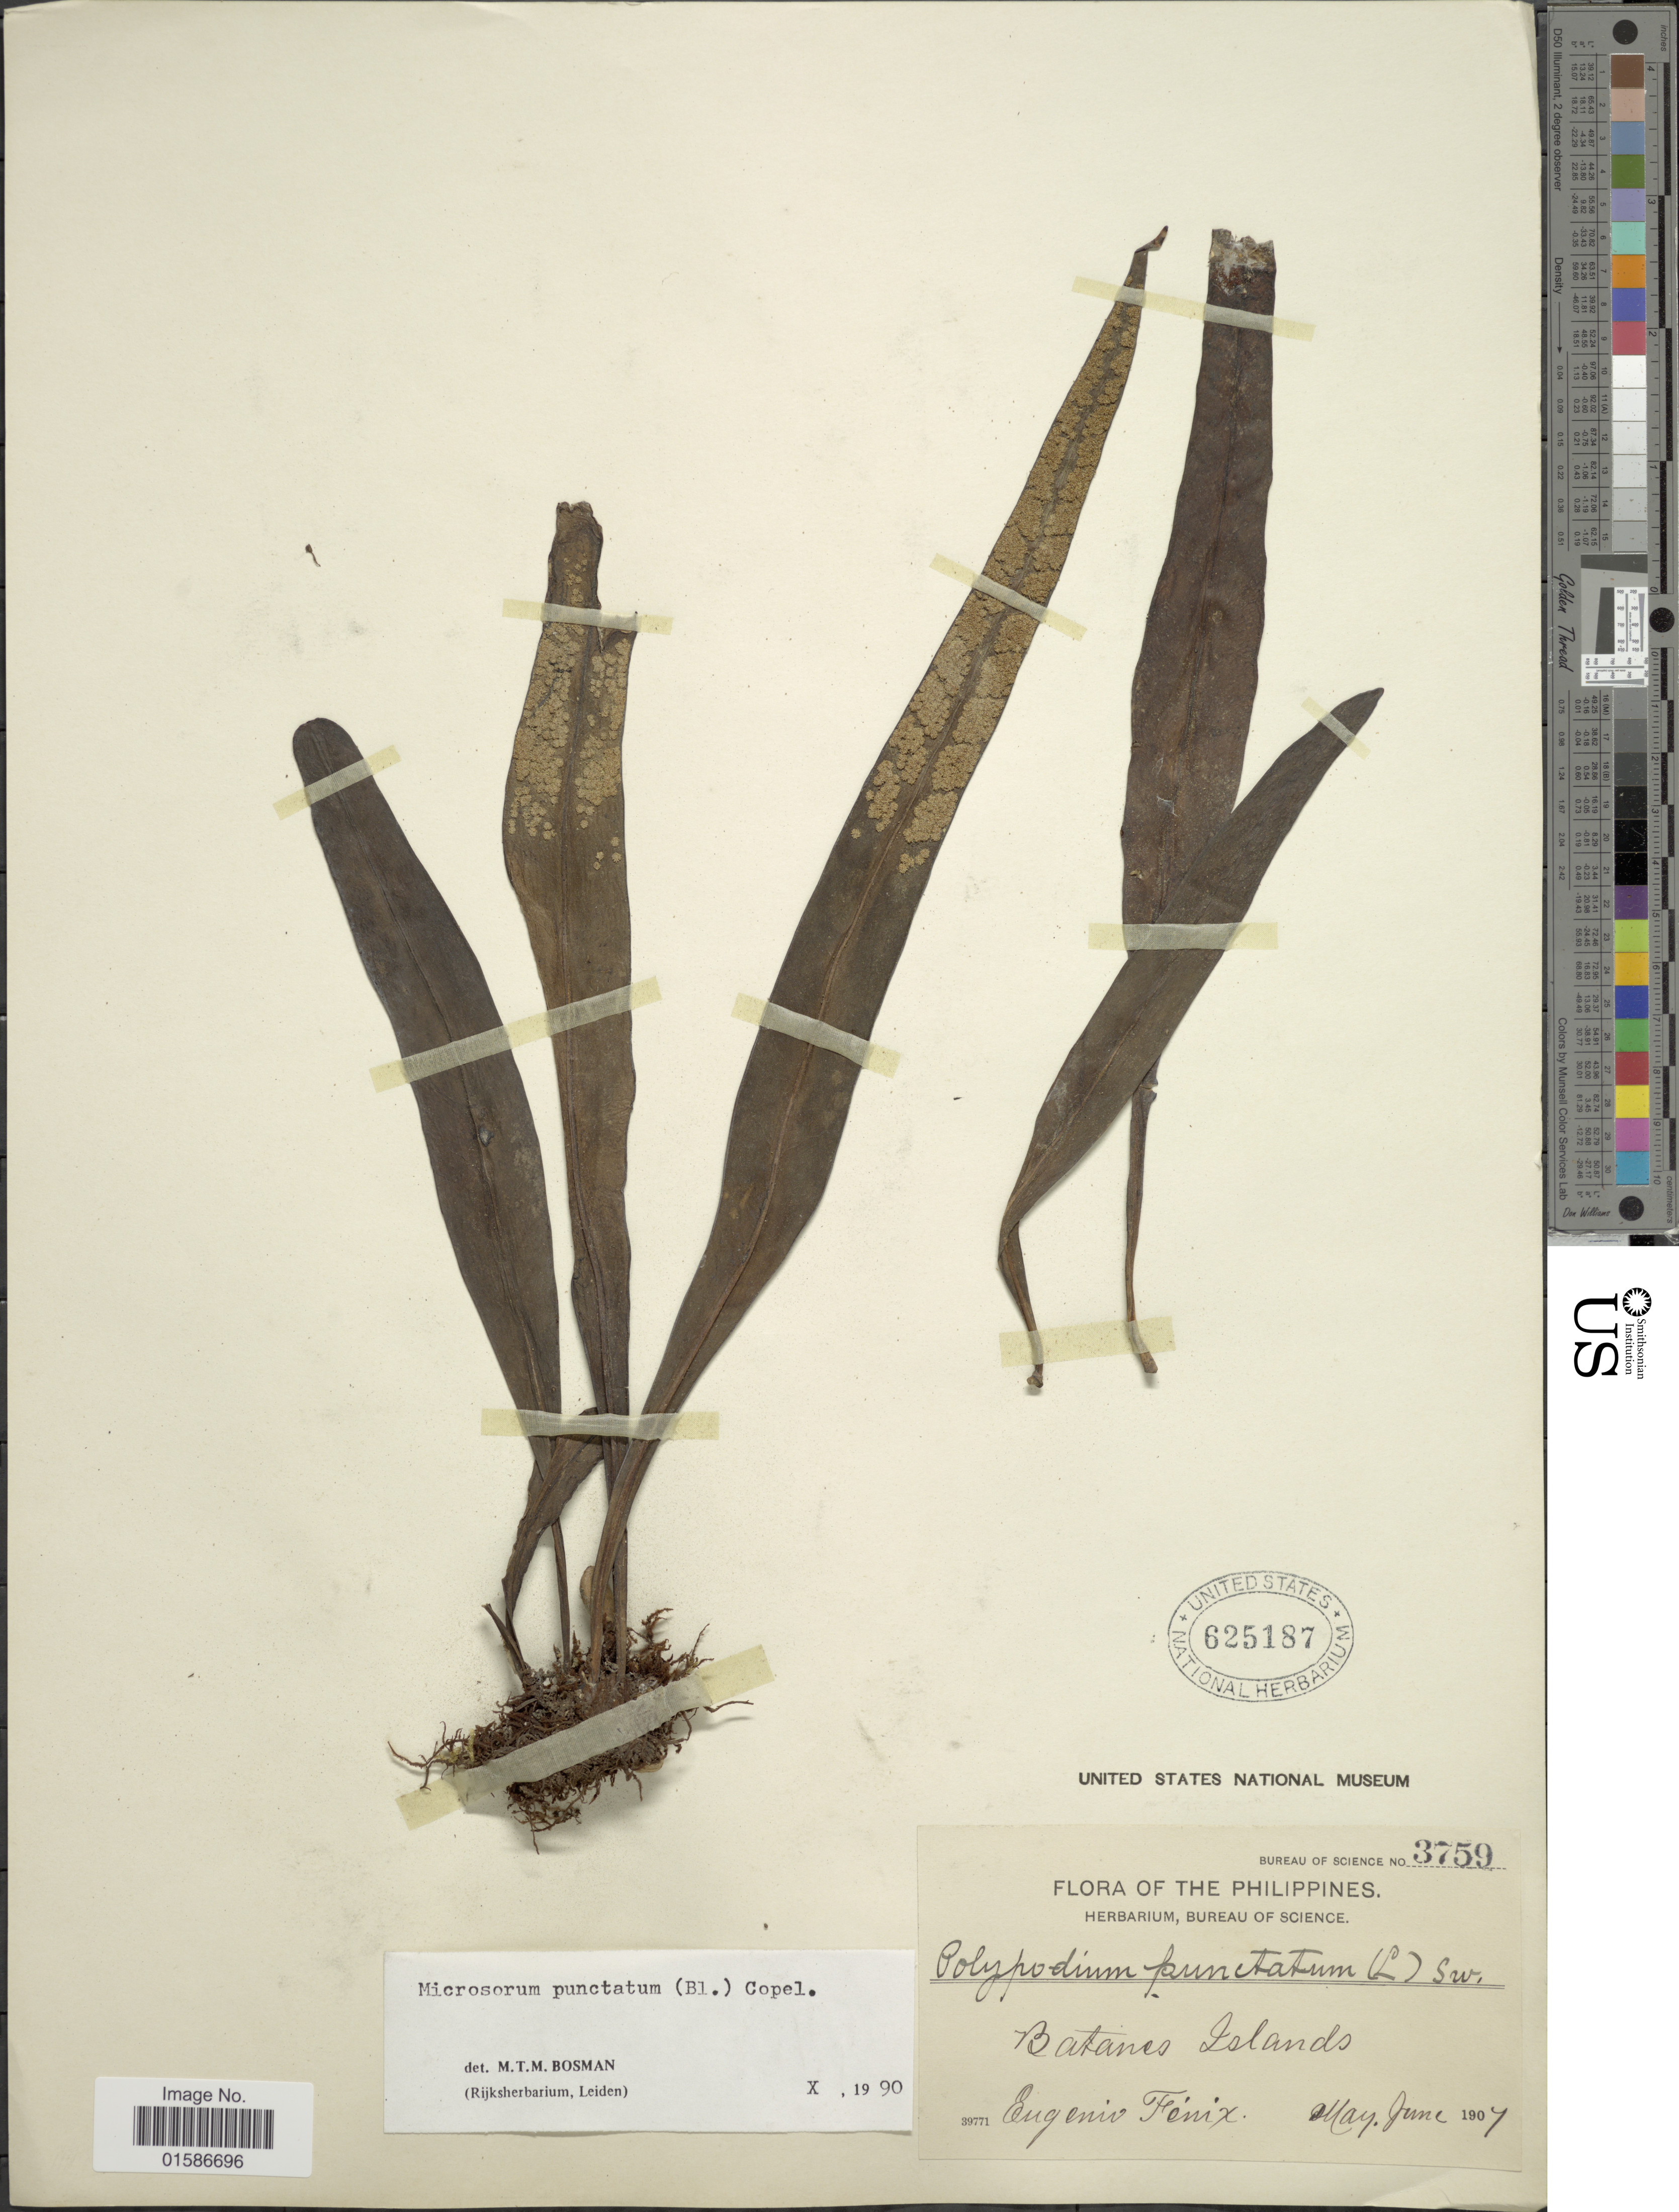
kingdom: Plantae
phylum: Tracheophyta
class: Polypodiopsida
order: Polypodiales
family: Polypodiaceae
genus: Microsorum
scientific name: Microsorum punctatum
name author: (L.) Copel.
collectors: E. Fénix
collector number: Bureeau of Science 3759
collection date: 1907-05/1907-06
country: Philippines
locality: Batanes Islands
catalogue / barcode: US 625187